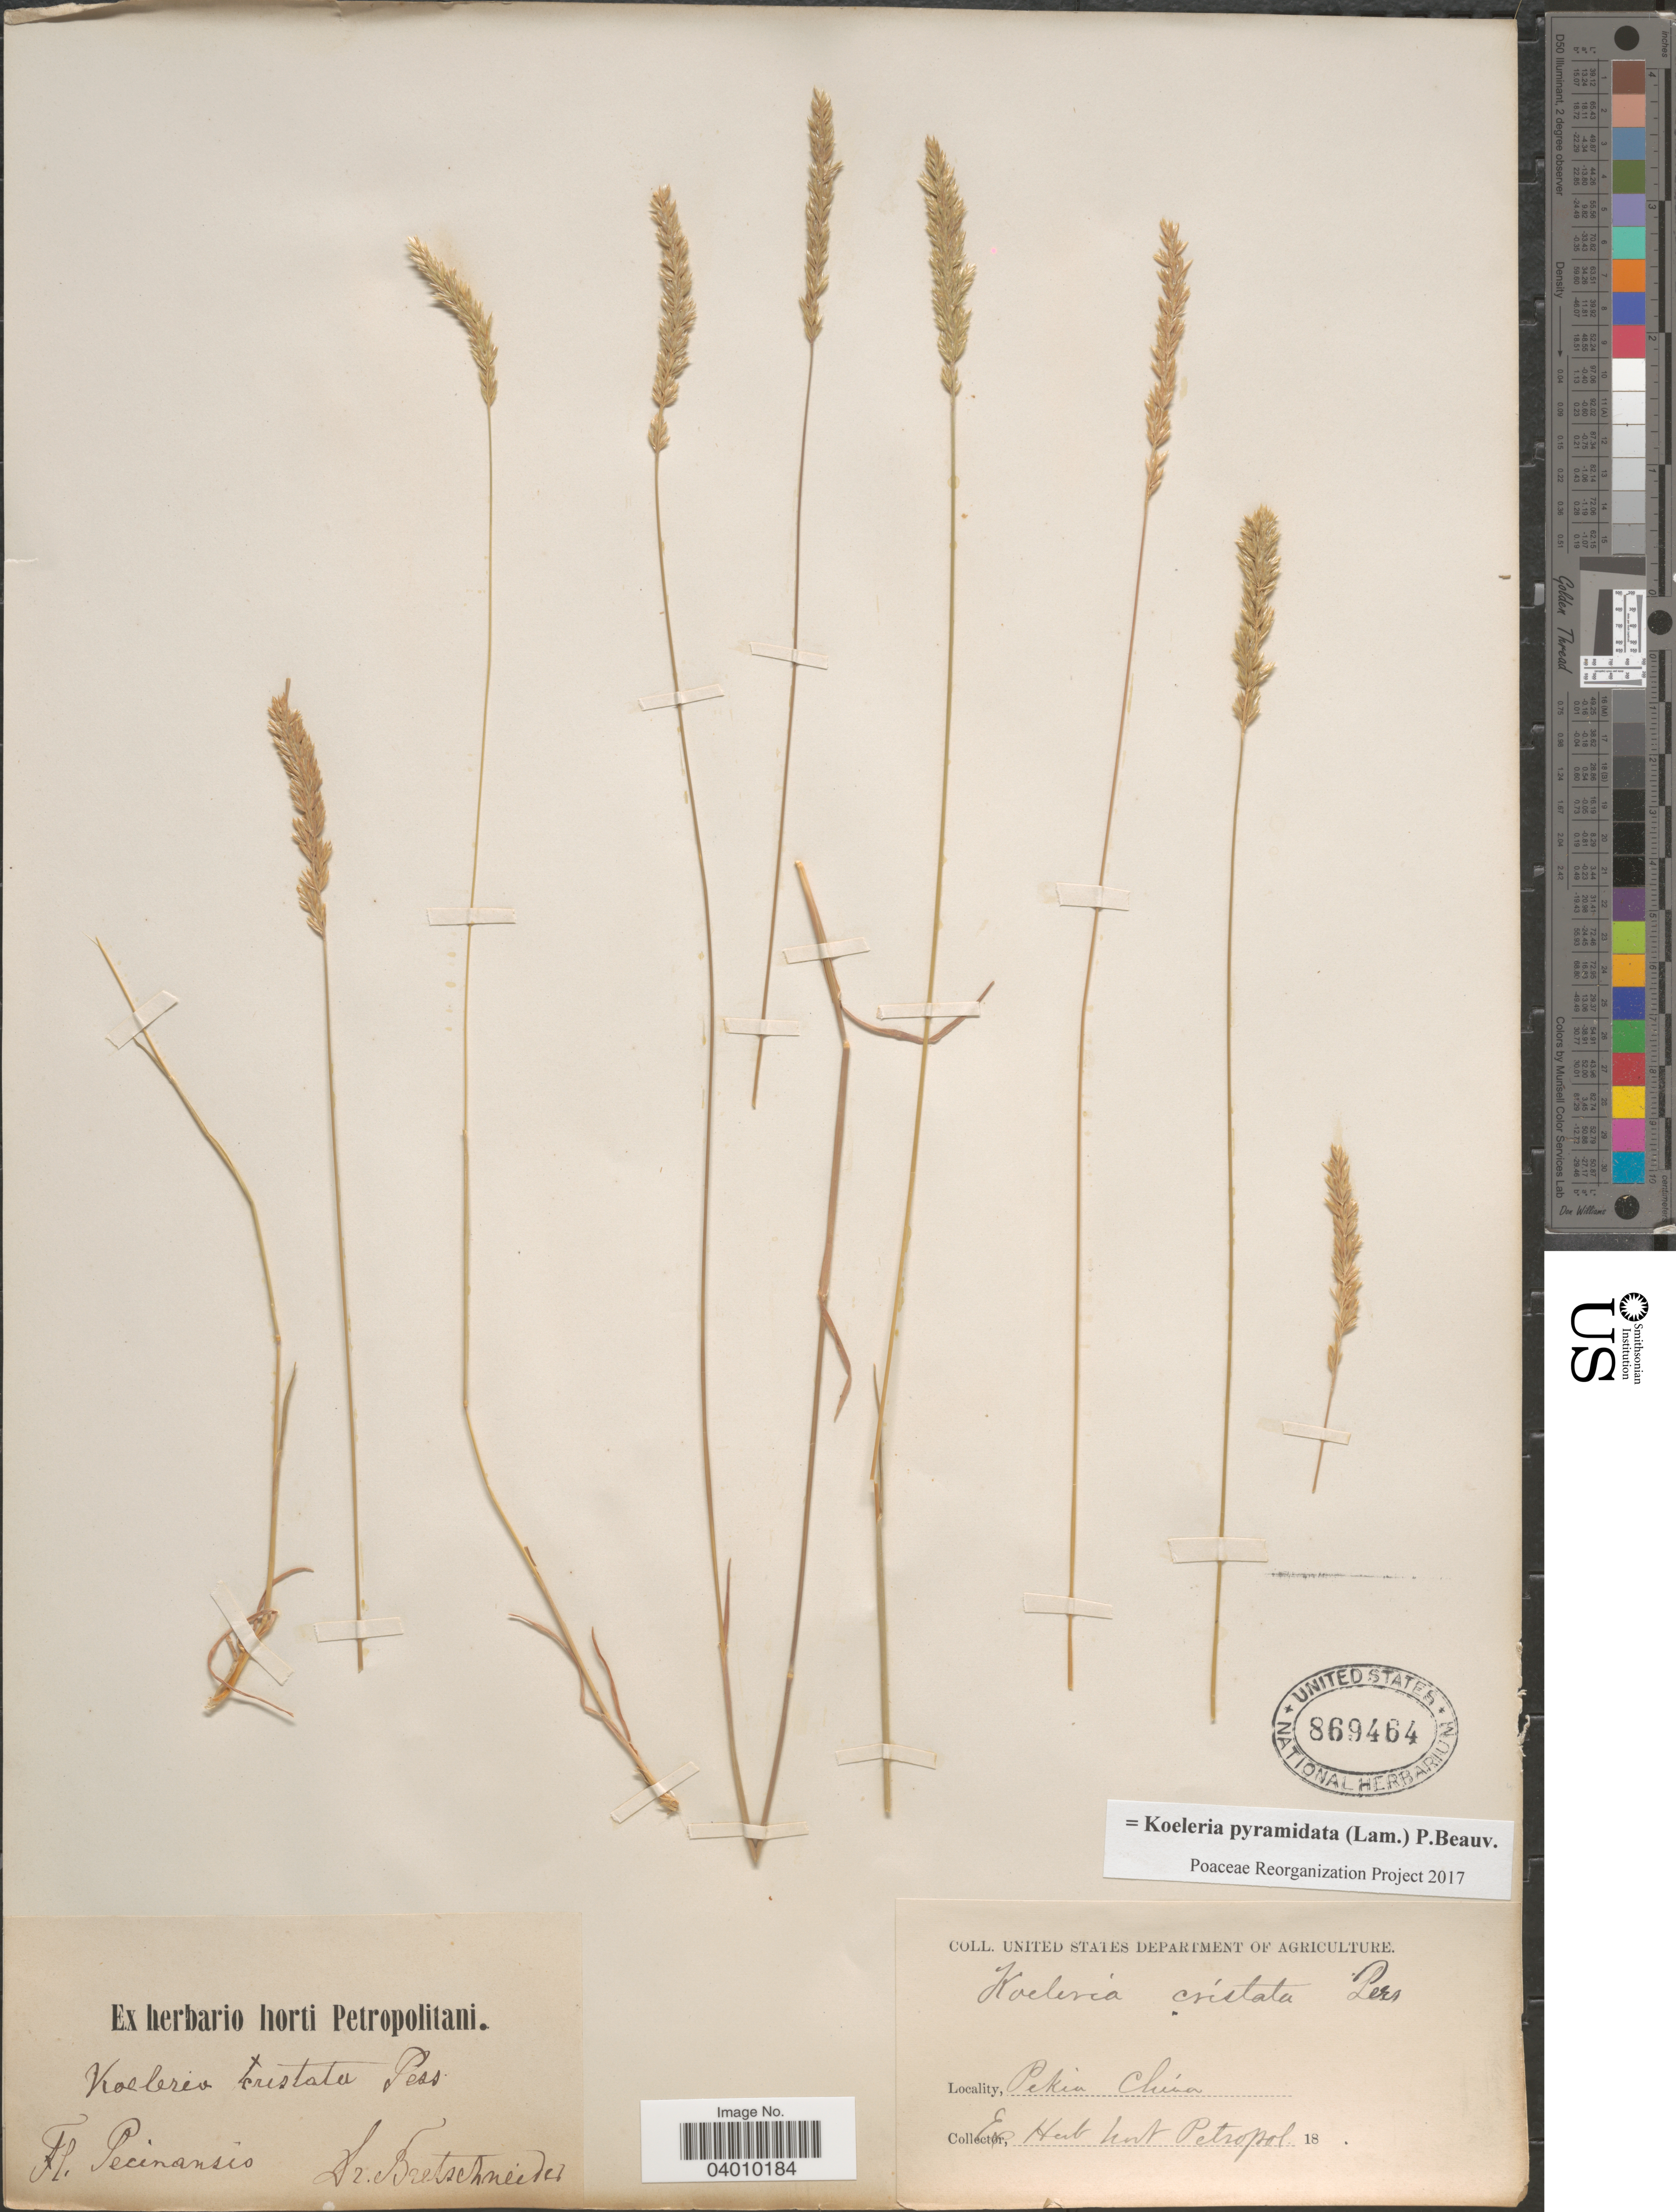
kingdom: Plantae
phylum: Tracheophyta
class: Liliopsida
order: Poales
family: Poaceae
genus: Koeleria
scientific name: Koeleria pyramidata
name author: (Lam.) P. Beauv.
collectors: Bretschneider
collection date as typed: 18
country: China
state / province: Beijing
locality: Pecinansio. Pekin.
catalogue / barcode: US 869464